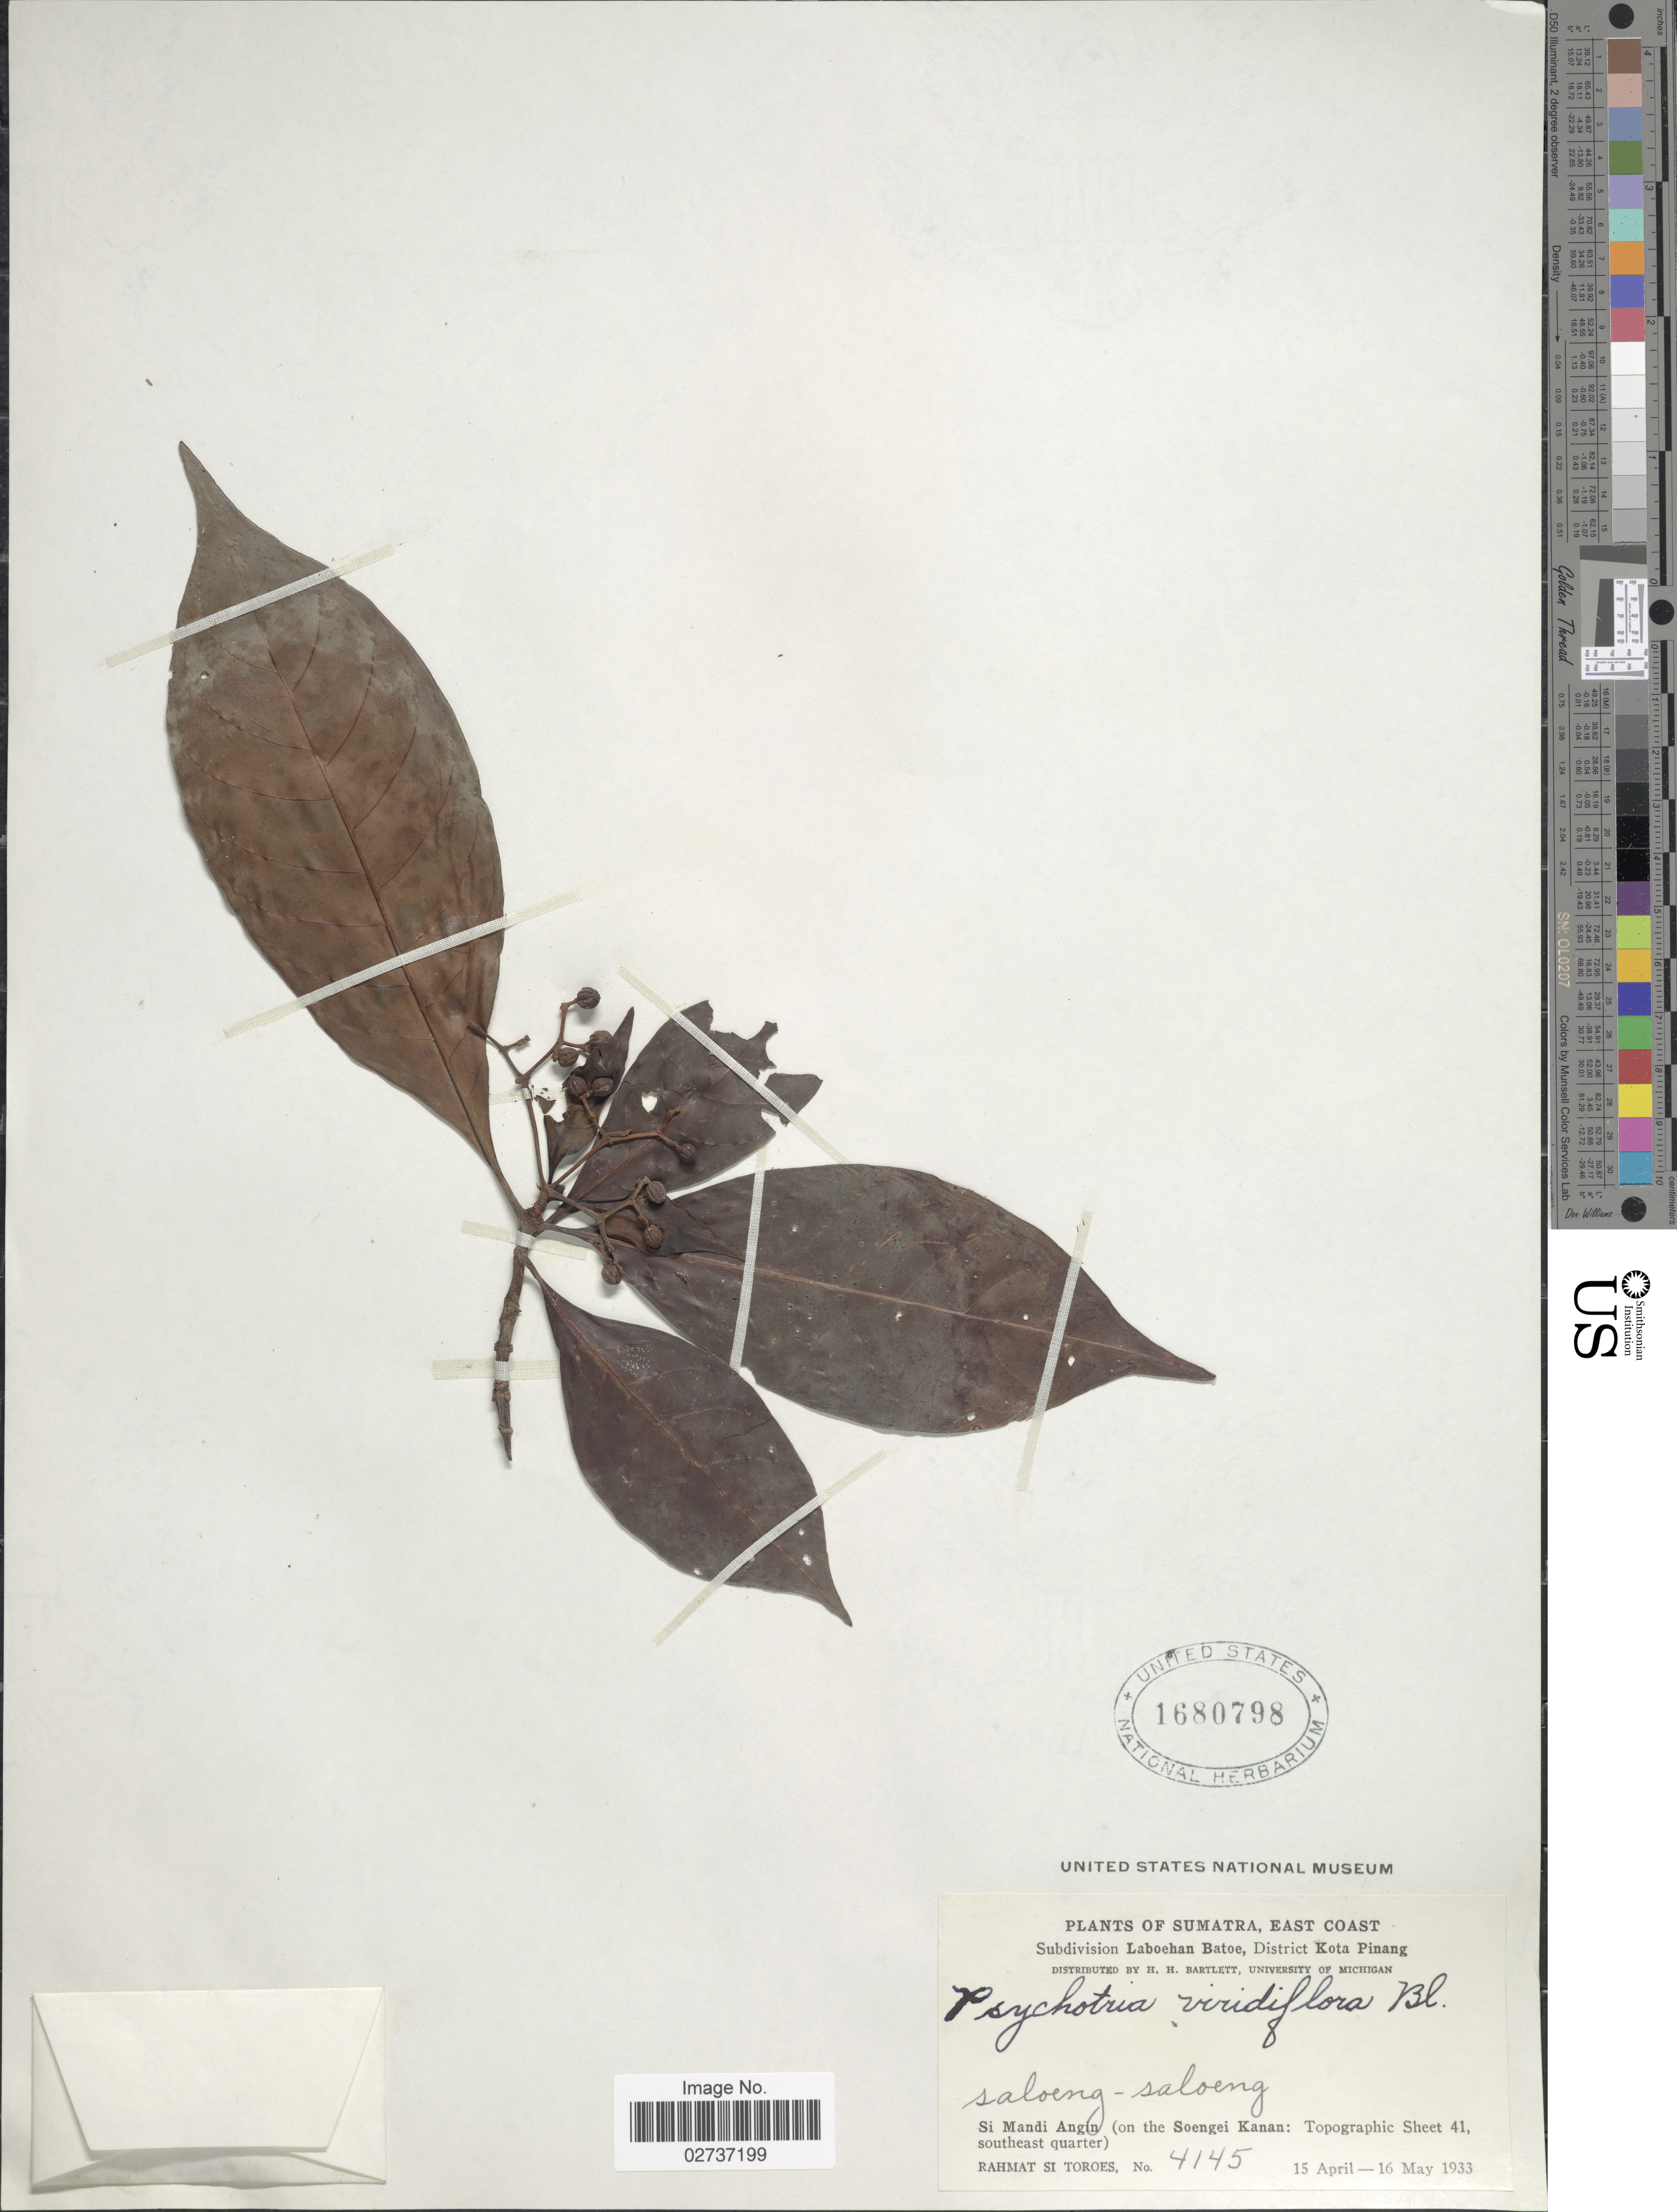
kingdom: Plantae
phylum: Tracheophyta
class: Magnoliopsida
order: Gentianales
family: Rubiaceae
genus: Psychotria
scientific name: Psychotria viridiflora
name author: Reinw. ex Blume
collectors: Rahmat Si Boeea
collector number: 4145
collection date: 1933-04-15/1933-05-16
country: Indonesia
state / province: Sumatra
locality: East Coast, Subdivision Laboehan Batoe, District Kota Pinang, Si Mandi Angin (on the Soengei Kanan: Topographic Sheet 41, southeast quarter)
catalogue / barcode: US 1680798